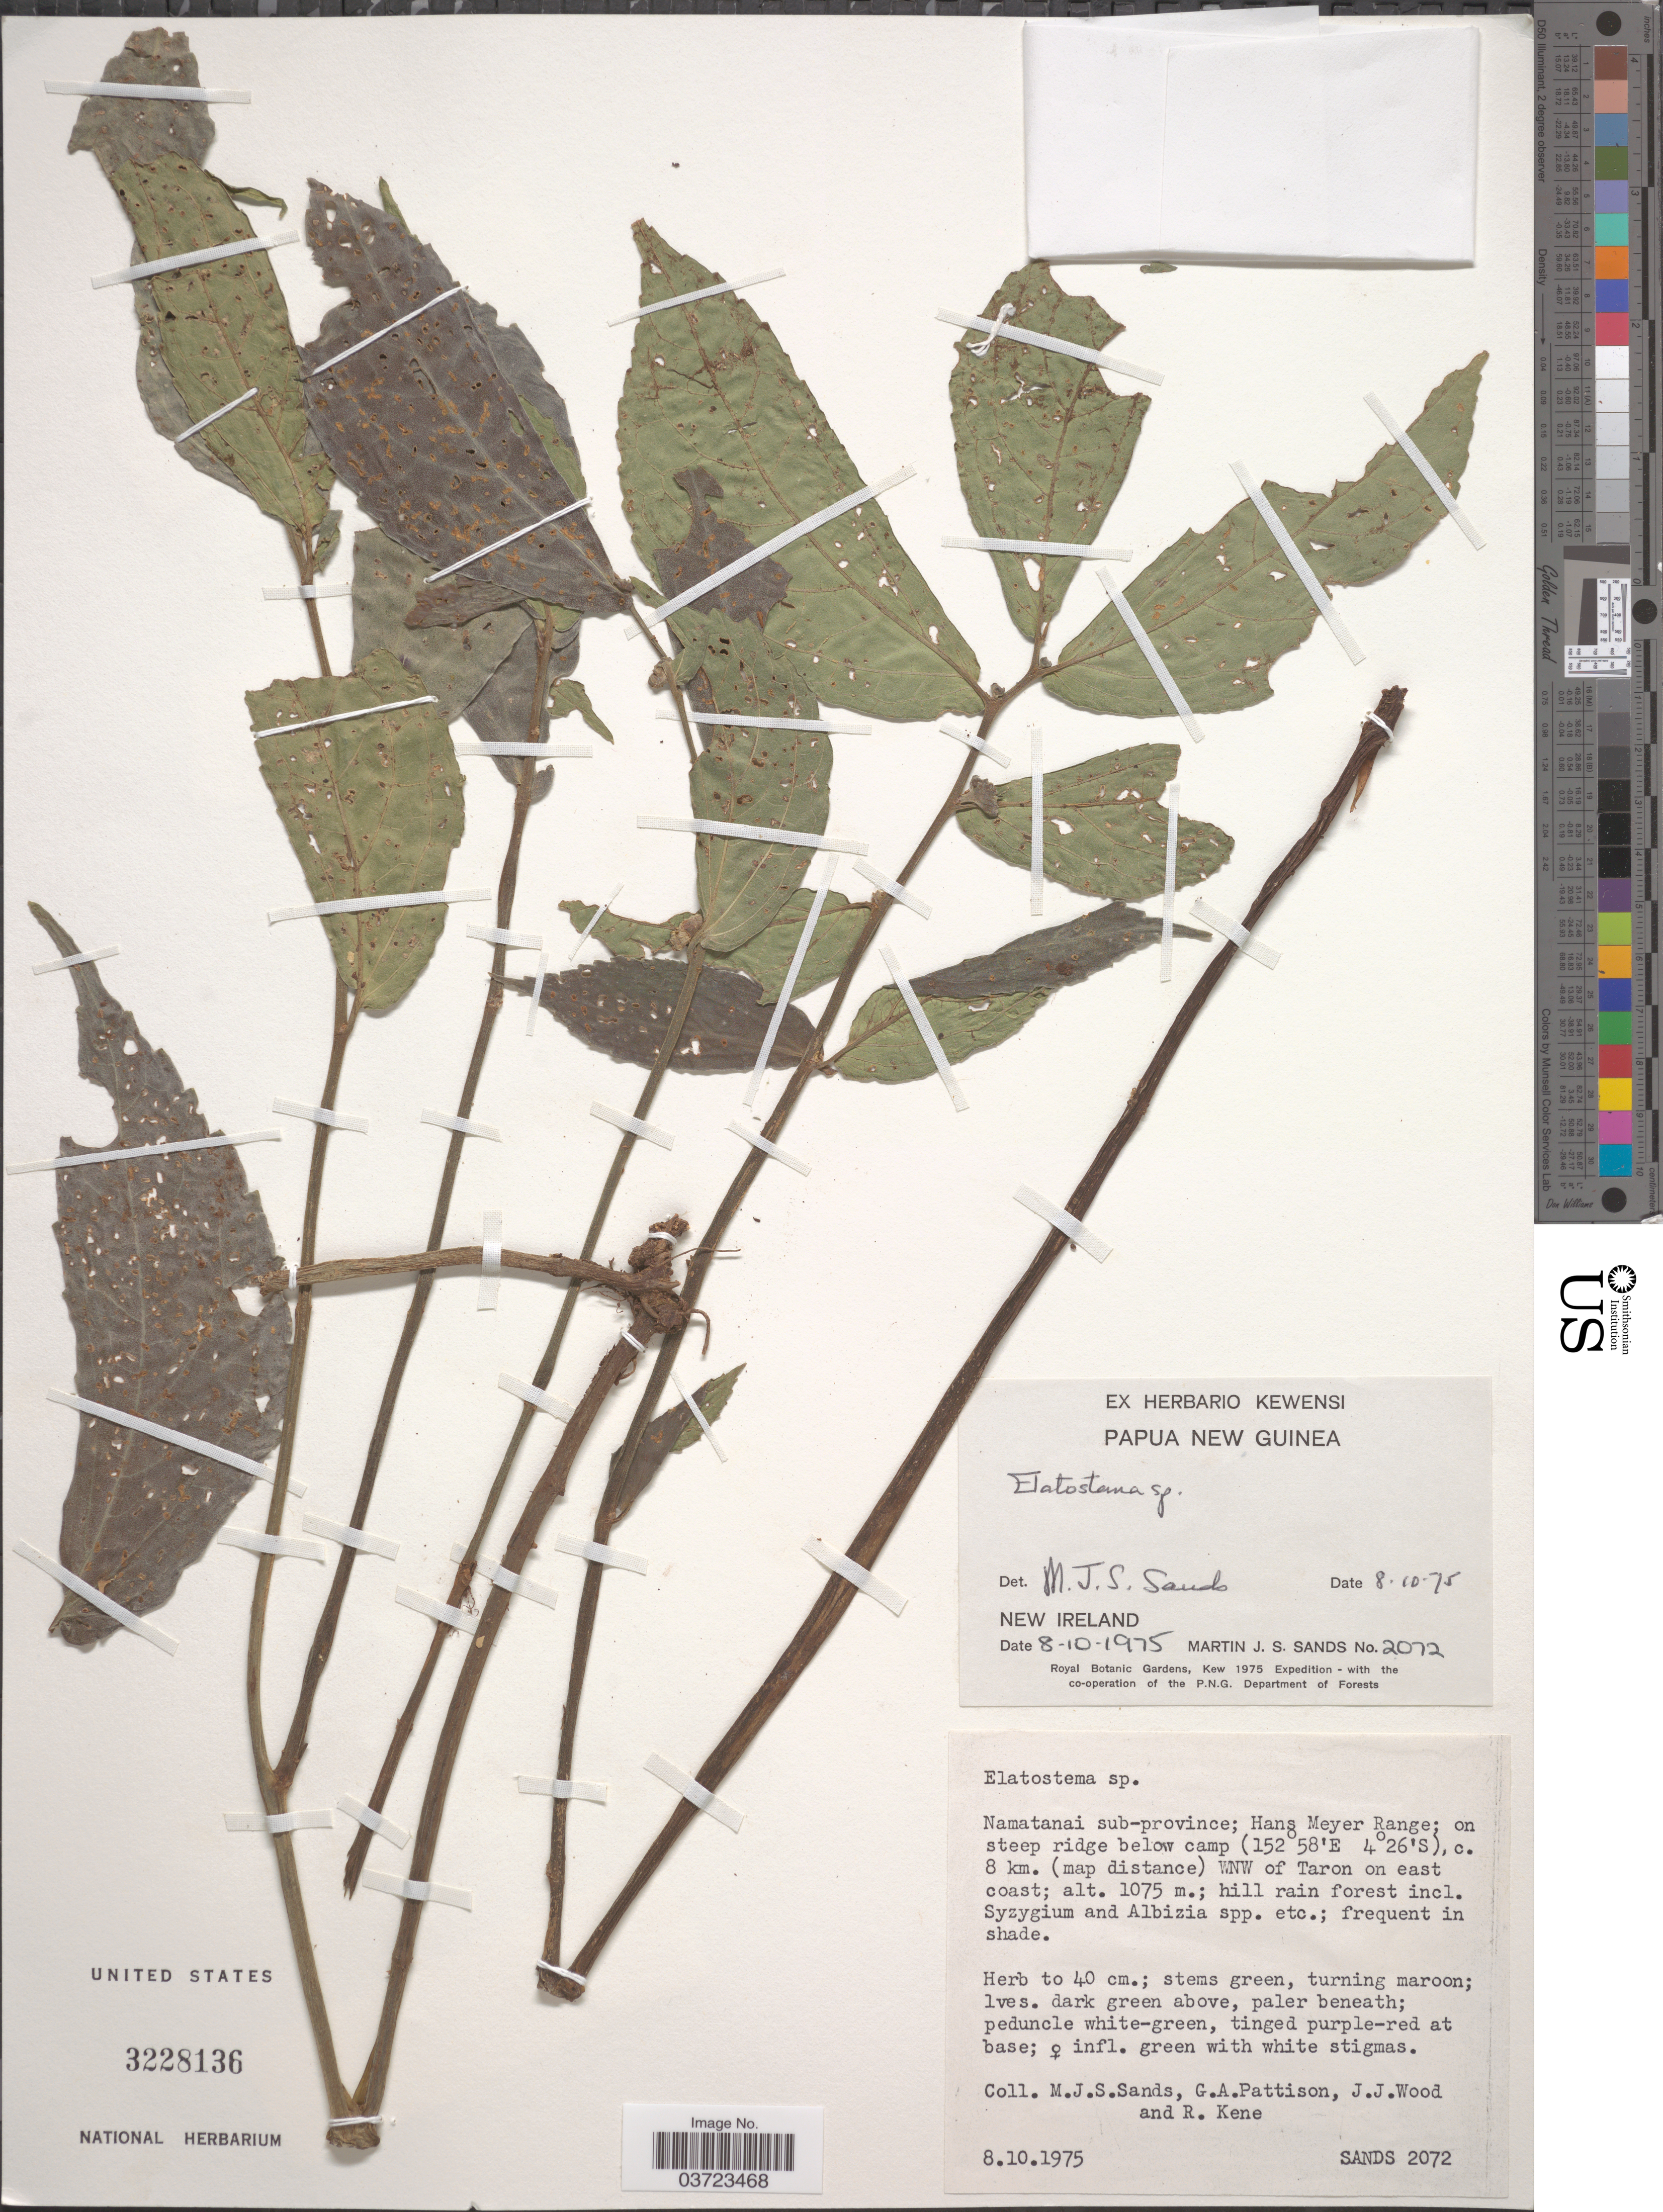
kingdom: Plantae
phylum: Tracheophyta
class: Magnoliopsida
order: Rosales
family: Urticaceae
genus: Elatostema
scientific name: Elatostema sp.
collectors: M. Sands, G. Pattison, J. Wood & R. Kene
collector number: Sands2072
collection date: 1975-10-08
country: Papua New Guinea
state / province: New Ireland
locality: Namatanai sub-province: Hans Meyer Range: on steep ridge below camp, c. 8 km. (map distance) WNW of Taraon on east coast.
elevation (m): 1075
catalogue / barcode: US 3228136